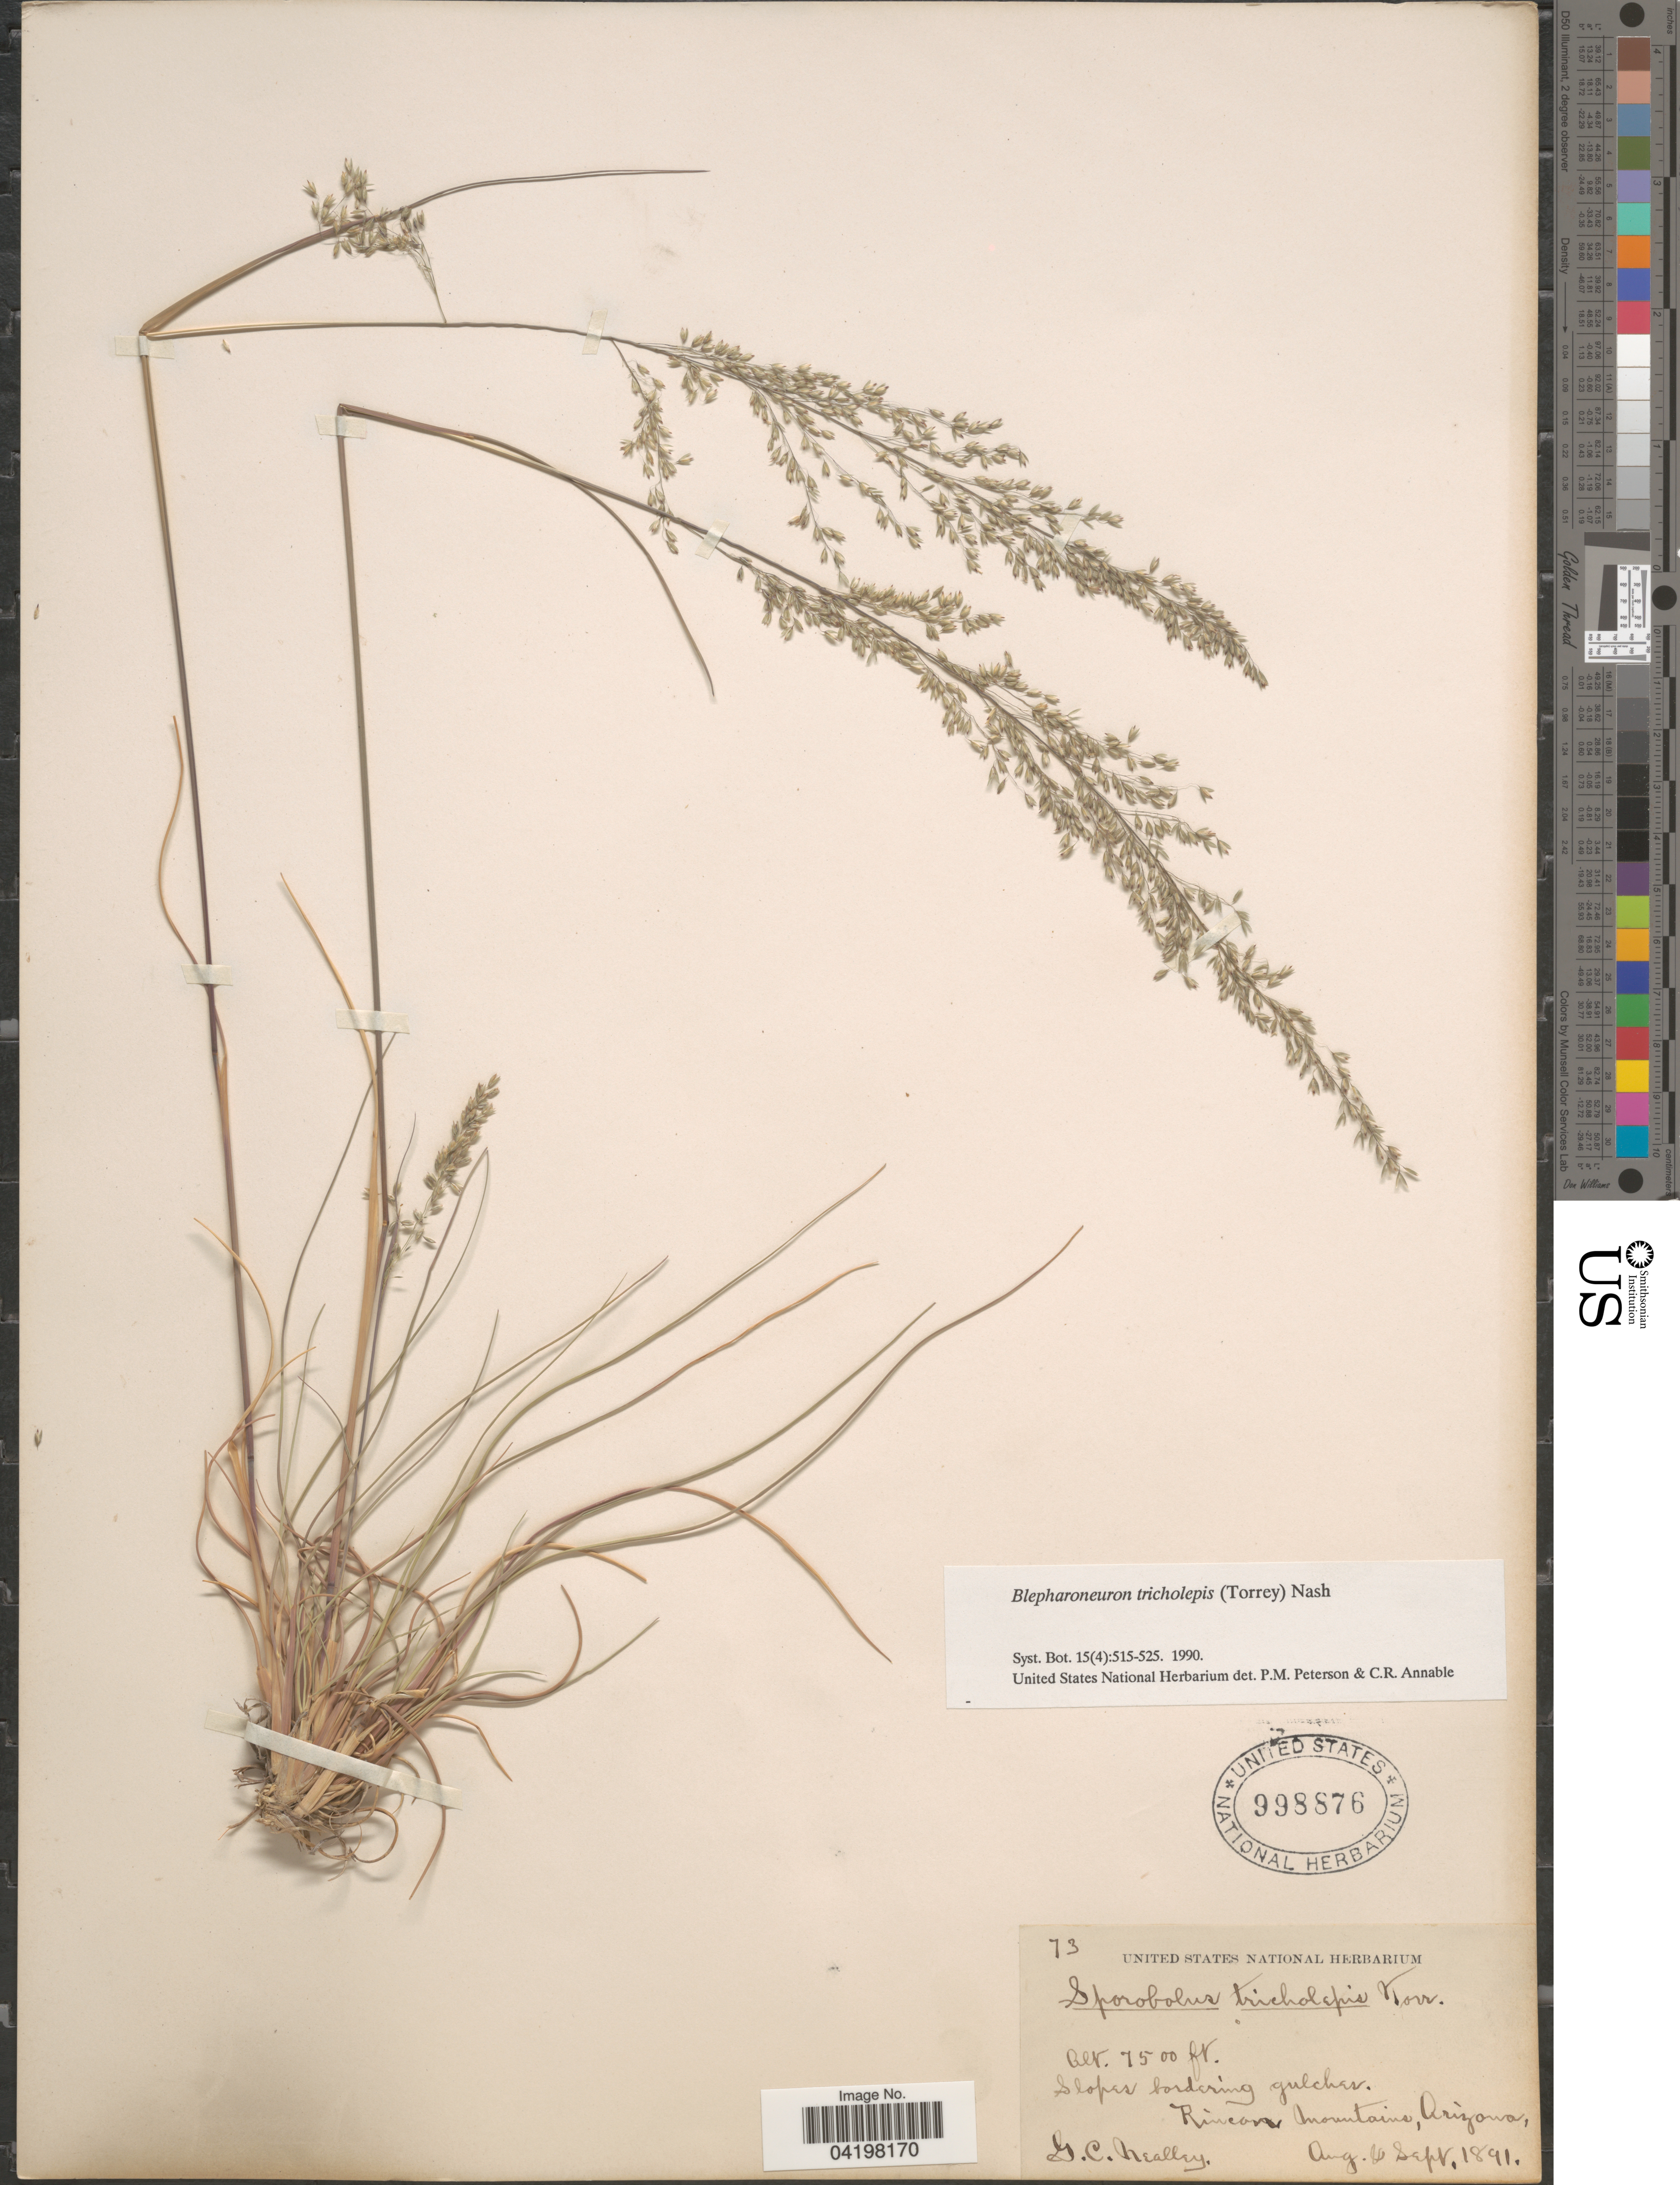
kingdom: Plantae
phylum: Tracheophyta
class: Liliopsida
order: Poales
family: Poaceae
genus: Muhlenbergia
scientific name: Muhlenbergia tricholepis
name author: (Torr.) Columbus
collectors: G. C. Nealley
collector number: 73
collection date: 1891-08/1891-09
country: United States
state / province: Arizona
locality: Rincon Mountains.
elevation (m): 2286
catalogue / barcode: US 998876